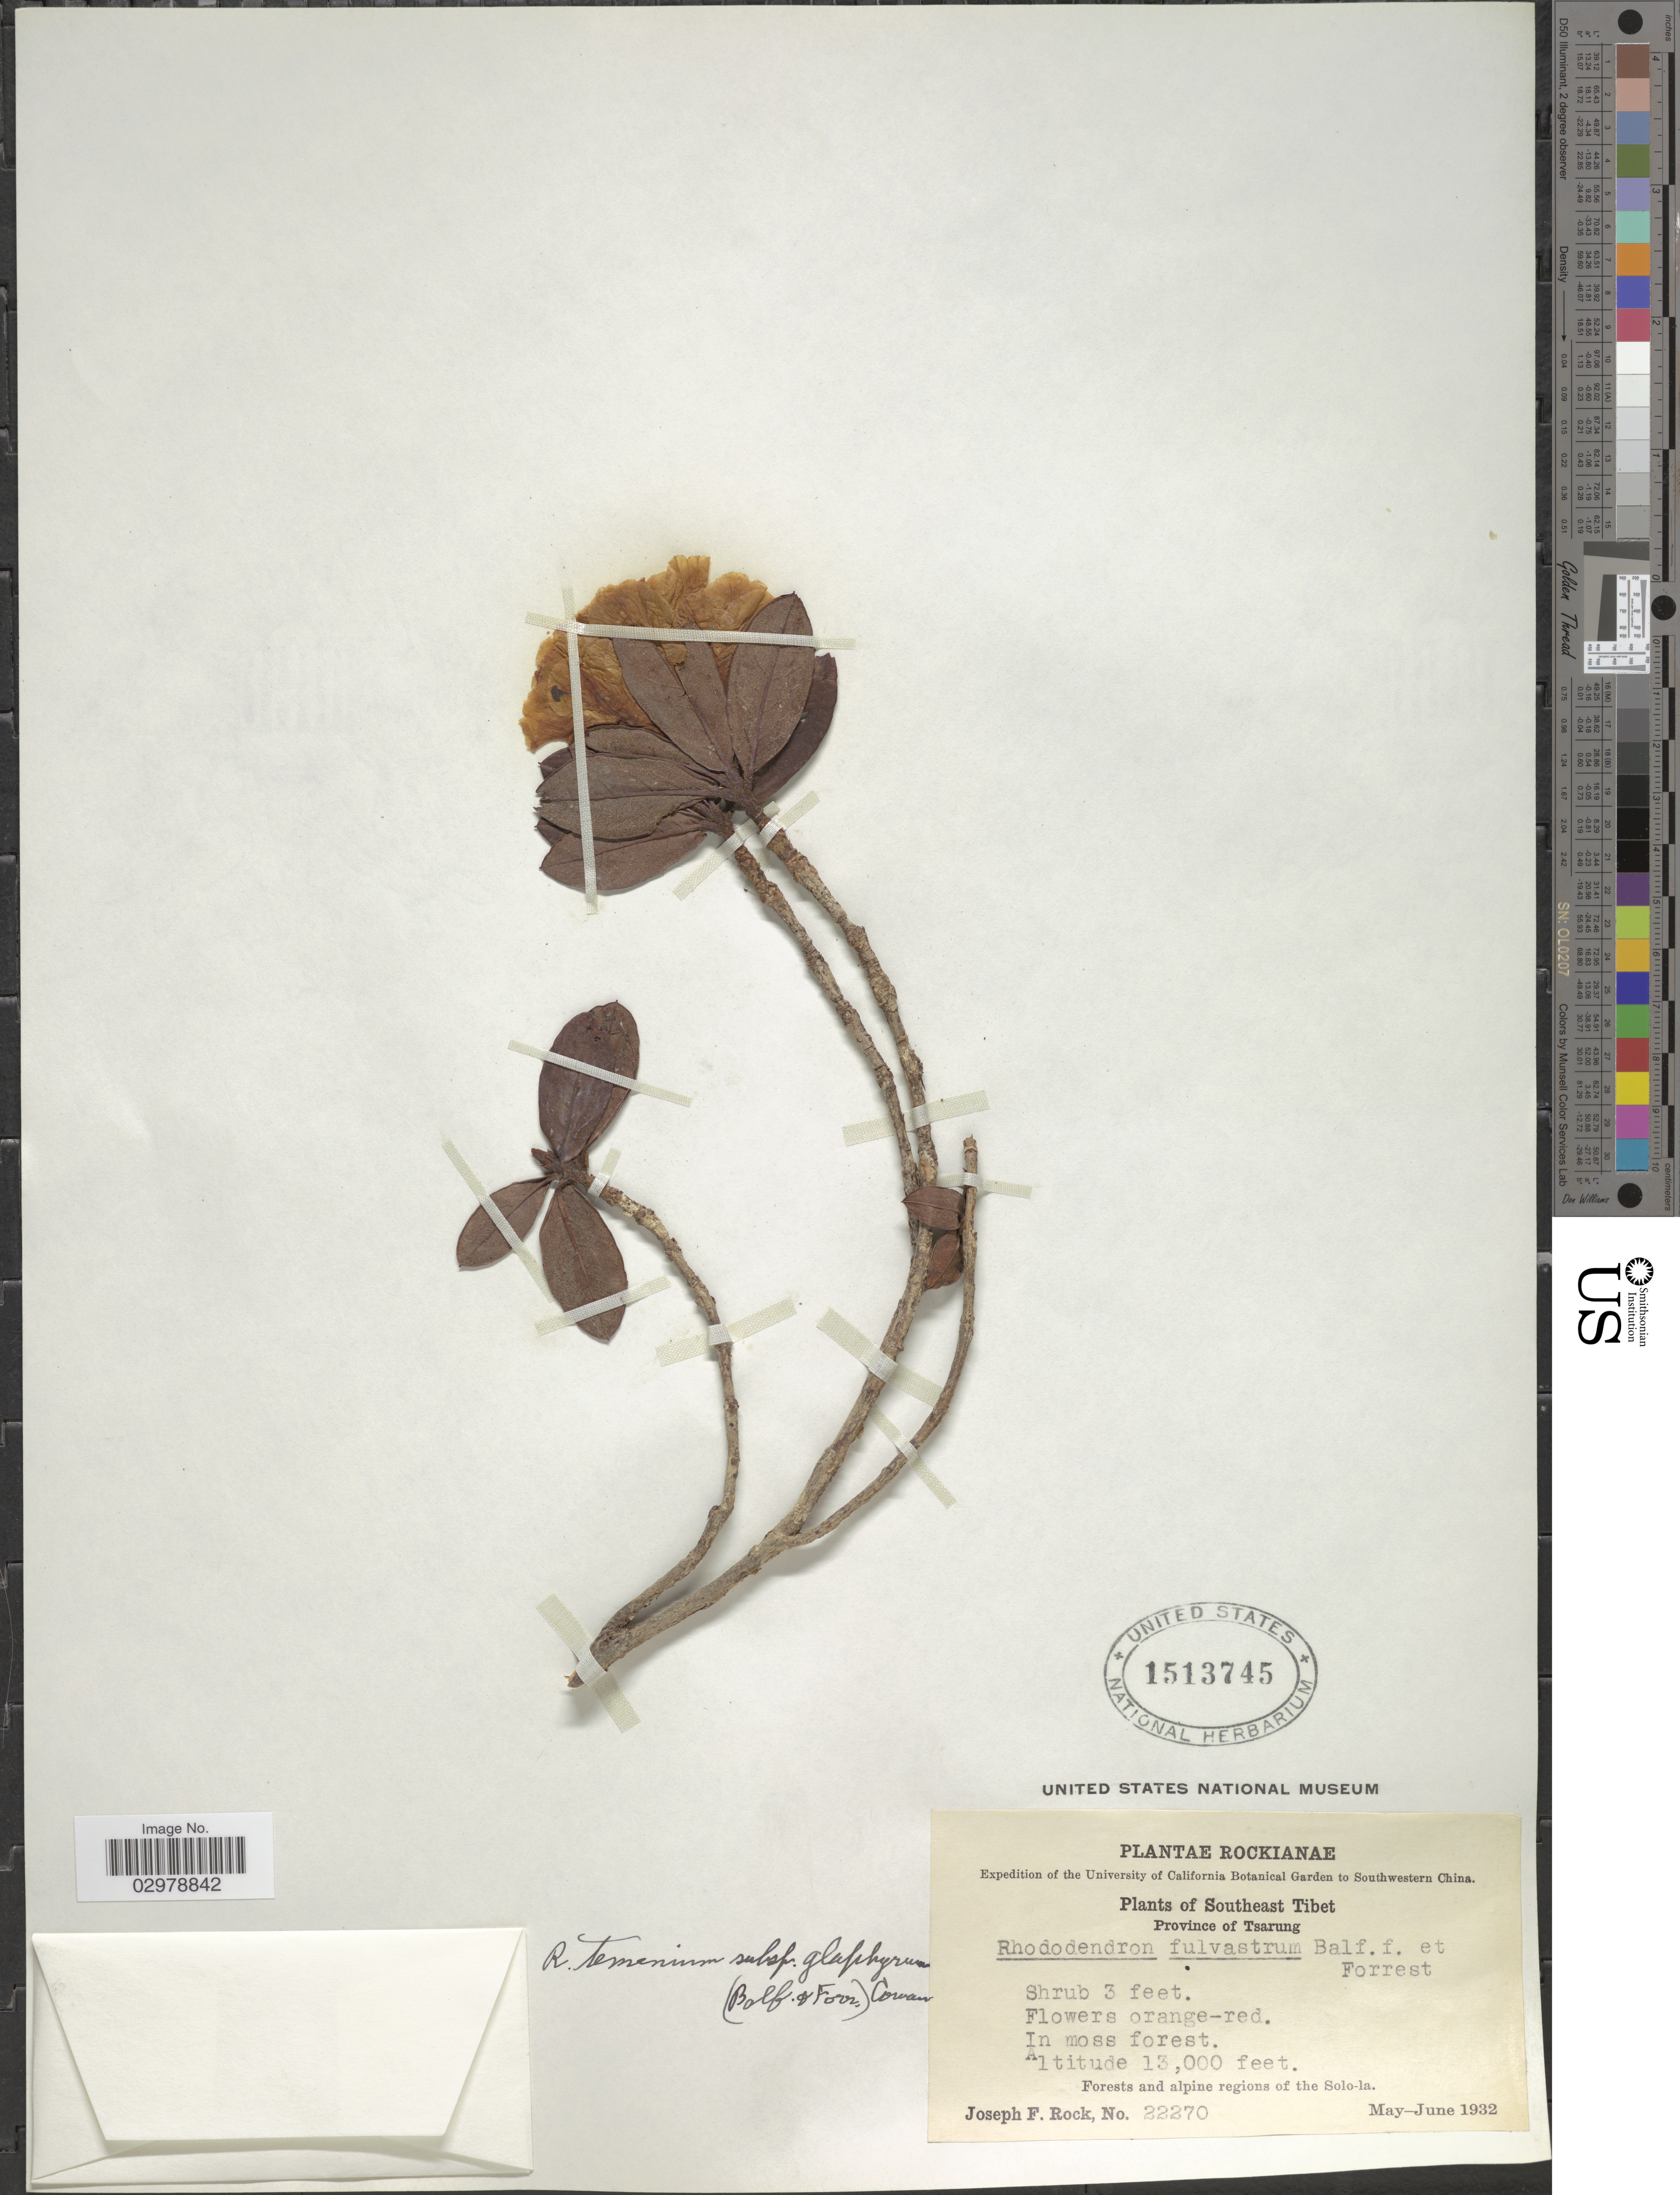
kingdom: Plantae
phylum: Tracheophyta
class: Magnoliopsida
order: Ericales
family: Ericaceae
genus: Rhododendron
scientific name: Rhododendron temenium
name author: Balf. f. & Forrest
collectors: J. F. Rock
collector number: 22270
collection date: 1932-05/1932-06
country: China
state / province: Xizang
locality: Southwestern China. Southeast Tibet. Province of Tsarung. In moss forest. Forest and alpine regions of the Solo-la.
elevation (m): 3962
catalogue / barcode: US 1513745